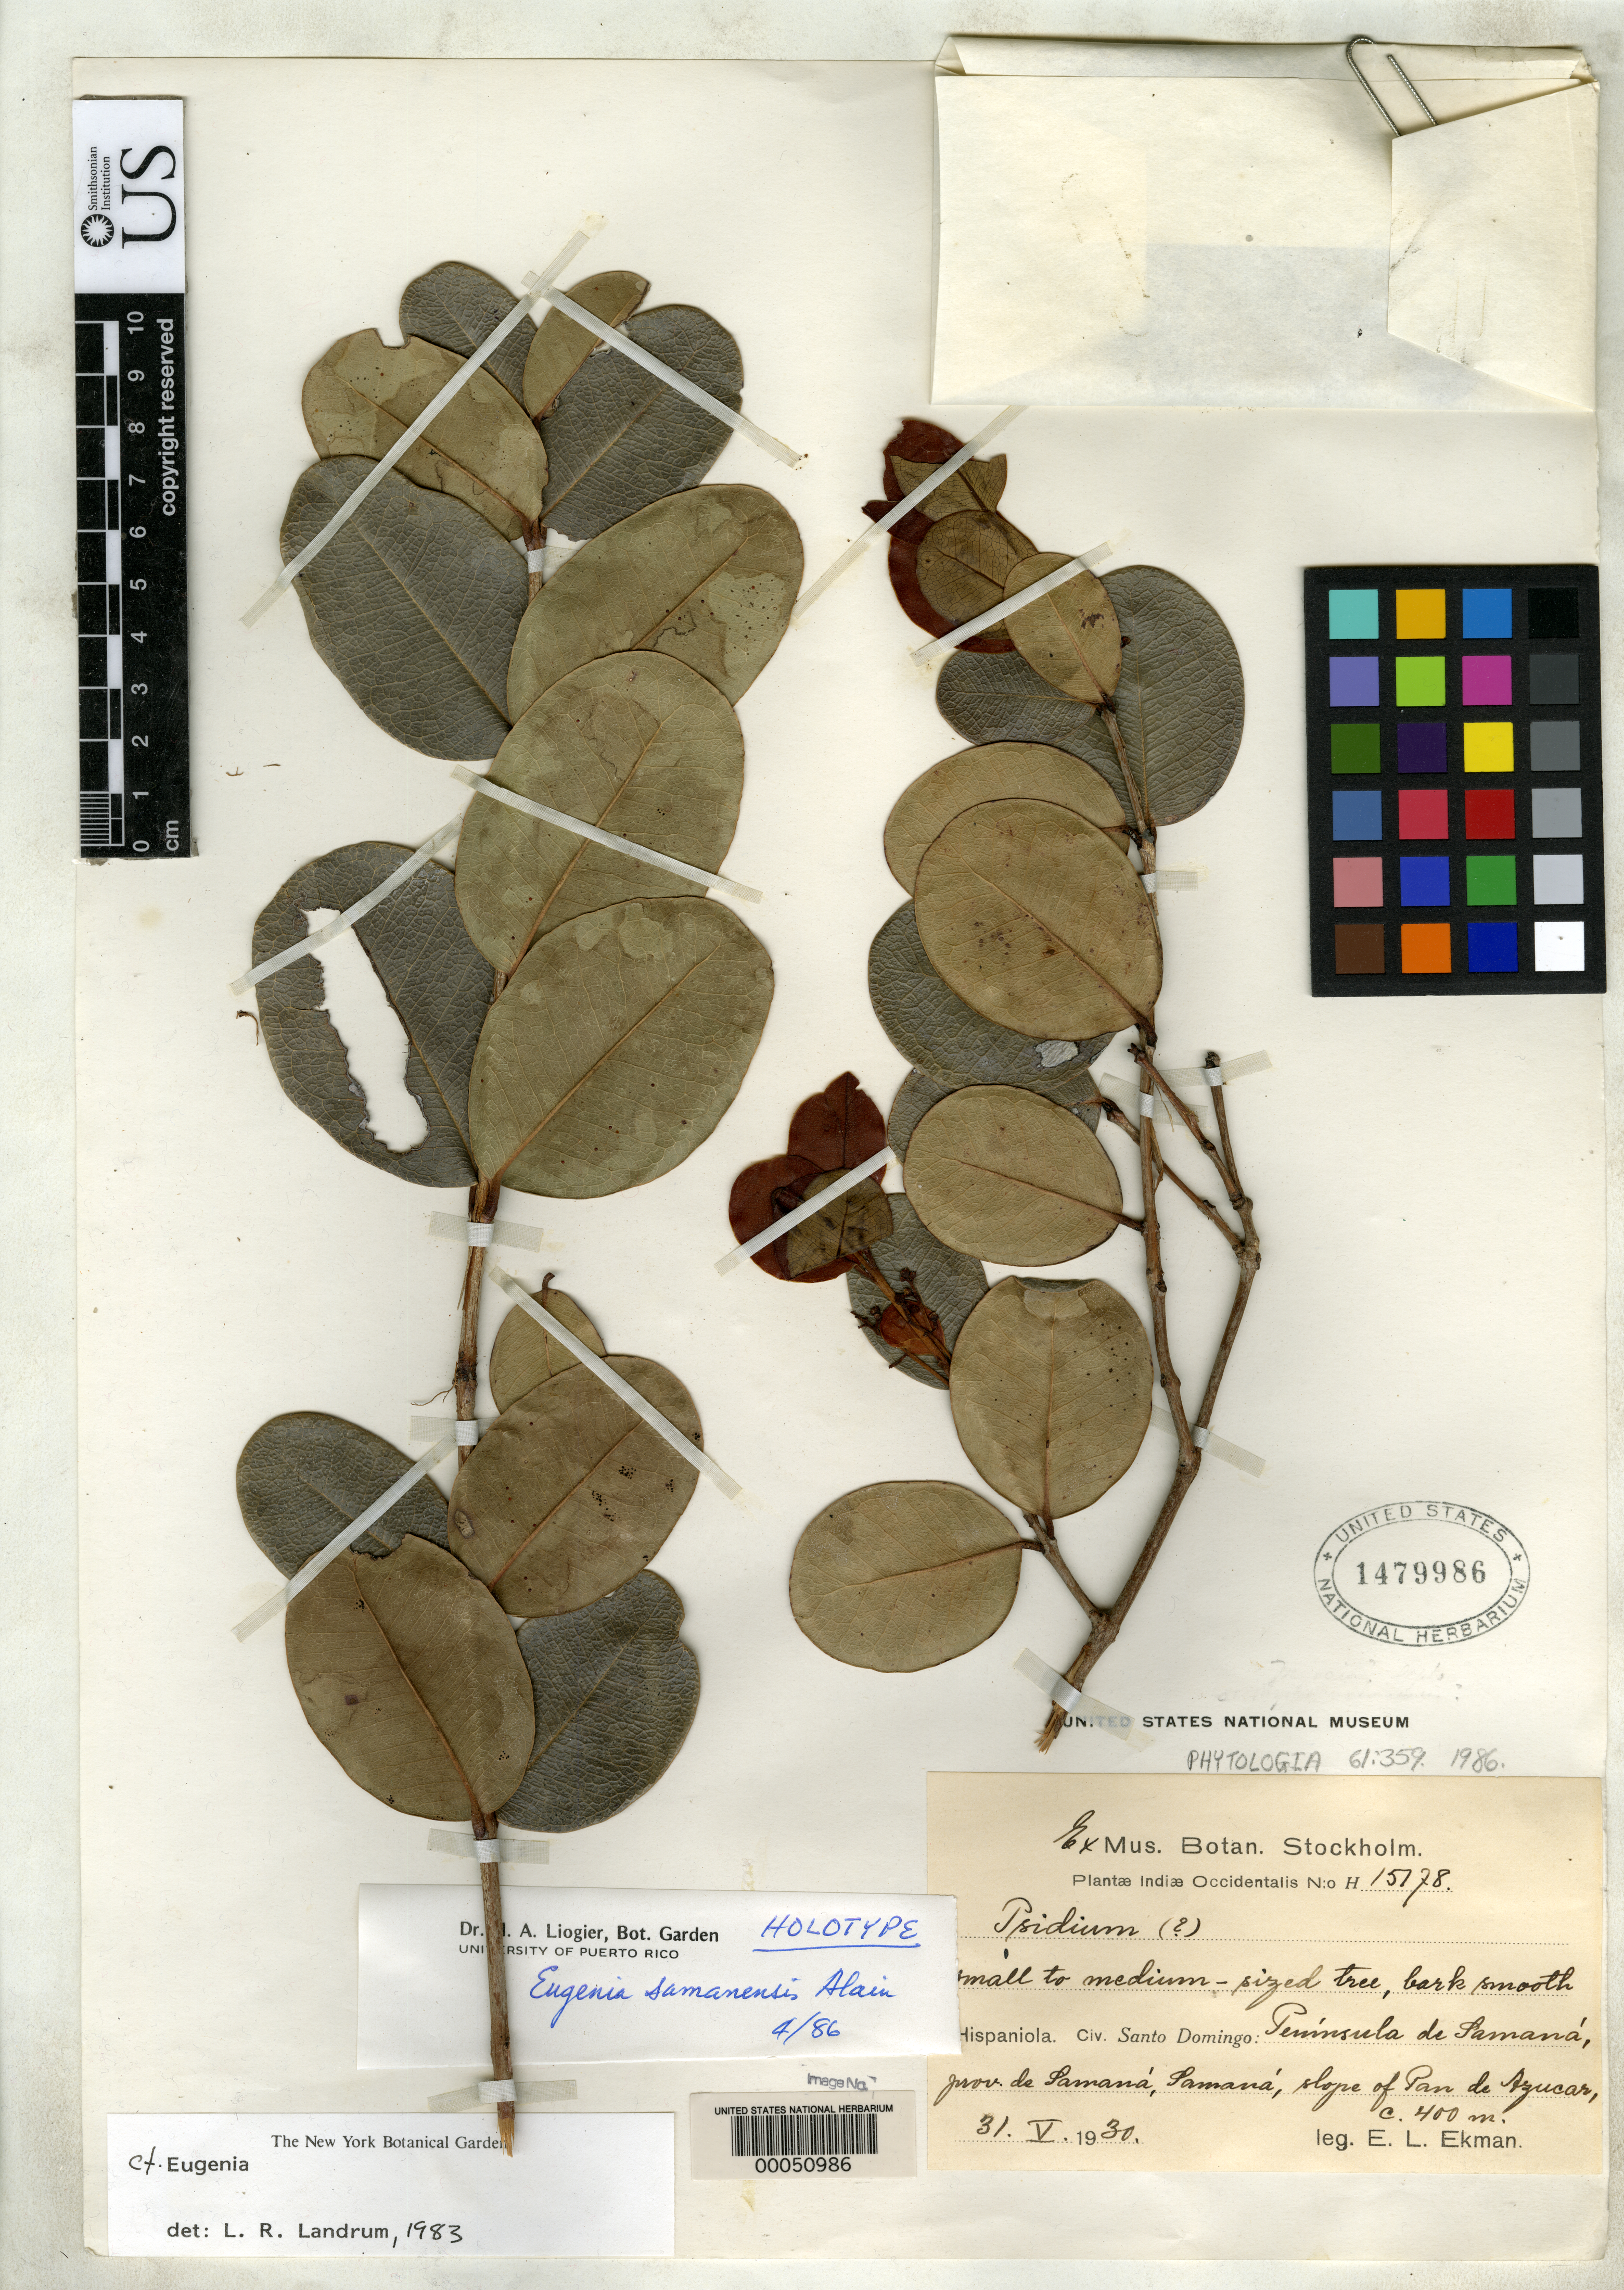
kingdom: Plantae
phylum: Tracheophyta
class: Magnoliopsida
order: Myrtales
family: Myrtaceae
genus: Eugenia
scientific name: Eugenia samanensis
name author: Alain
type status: Holotype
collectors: E. L. Ekman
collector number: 15178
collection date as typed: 31 May 1930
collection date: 1930-05-31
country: Dominican Republic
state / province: Samaná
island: Hispaniola Island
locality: Samana, slope of Pan Deazucar.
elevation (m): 400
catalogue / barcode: US 1479986